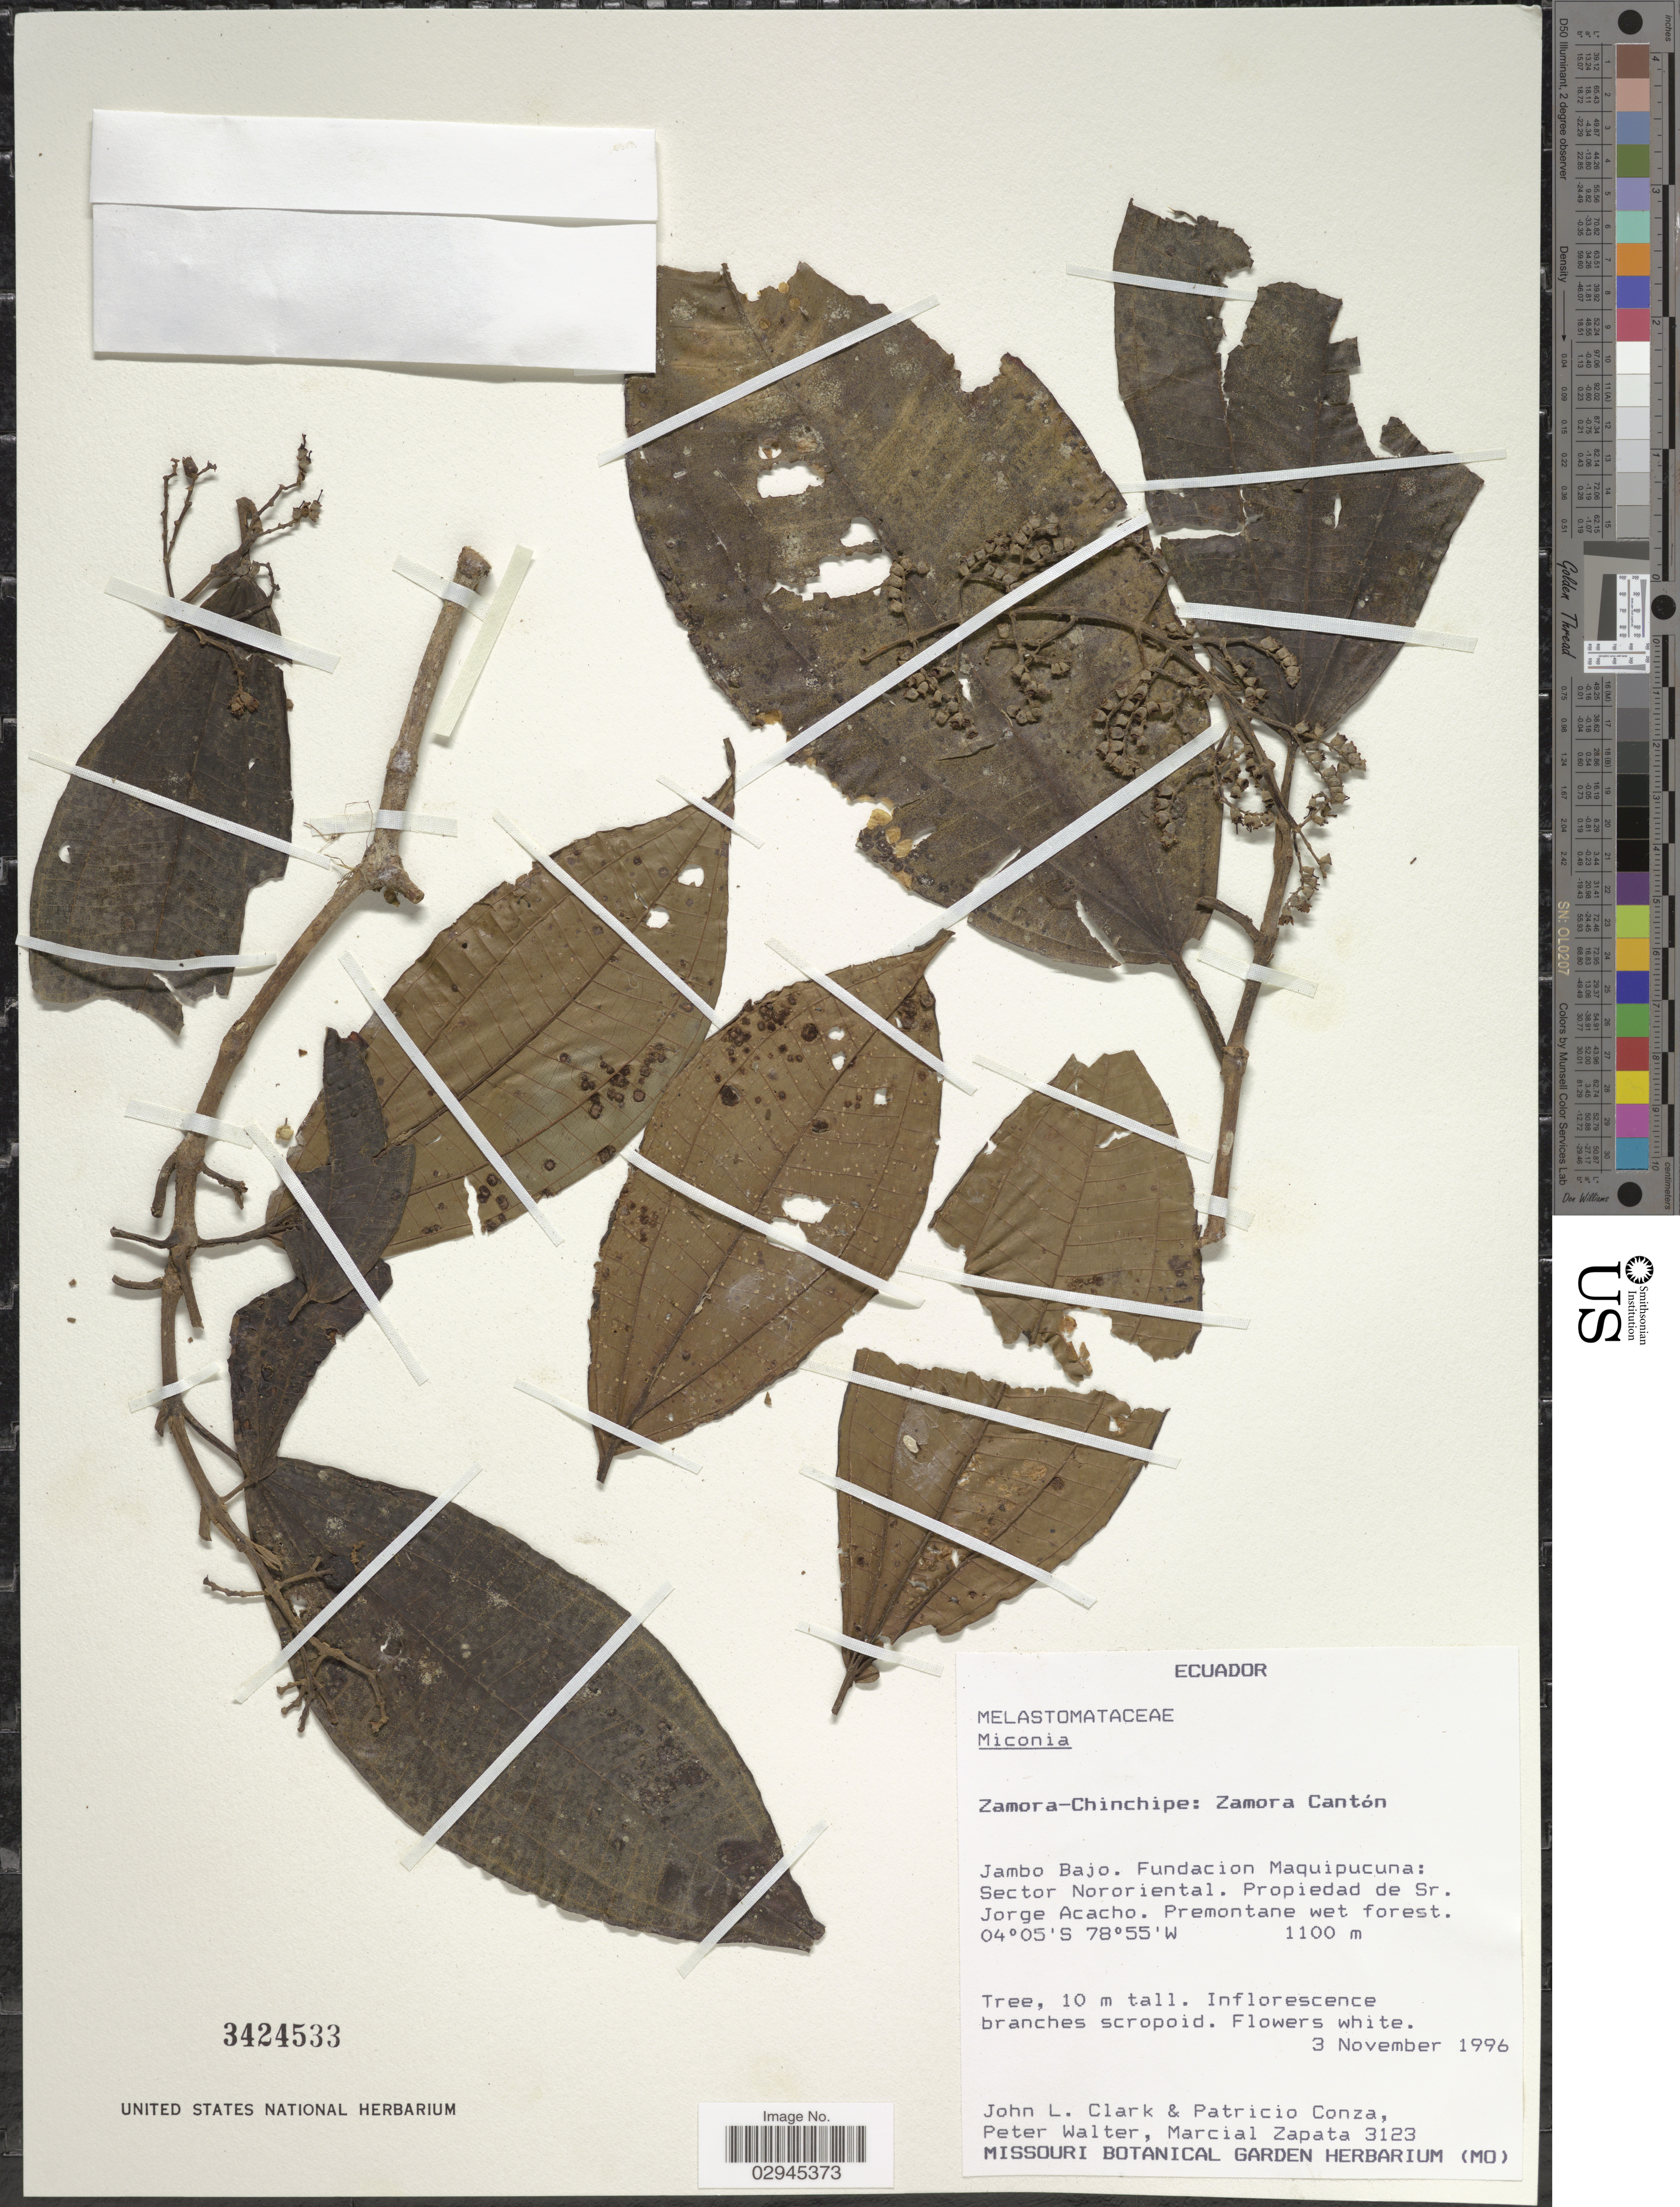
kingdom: Plantae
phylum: Tracheophyta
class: Magnoliopsida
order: Myrtales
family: Melastomataceae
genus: Miconia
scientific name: Miconia sp.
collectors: J. L. Clark, P. Conza, P. Walter & M. Zapata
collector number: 3123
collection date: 1996-11-03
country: Ecuador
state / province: Zamora-Chinchipe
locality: Zamora Cantón. Jambo Bajo. Fundacion Maquipucuna: Sector Nororiental. Propiedad de Sr. Jorge Acacho. Premontane wet forest.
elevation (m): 1100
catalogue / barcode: US 3424533